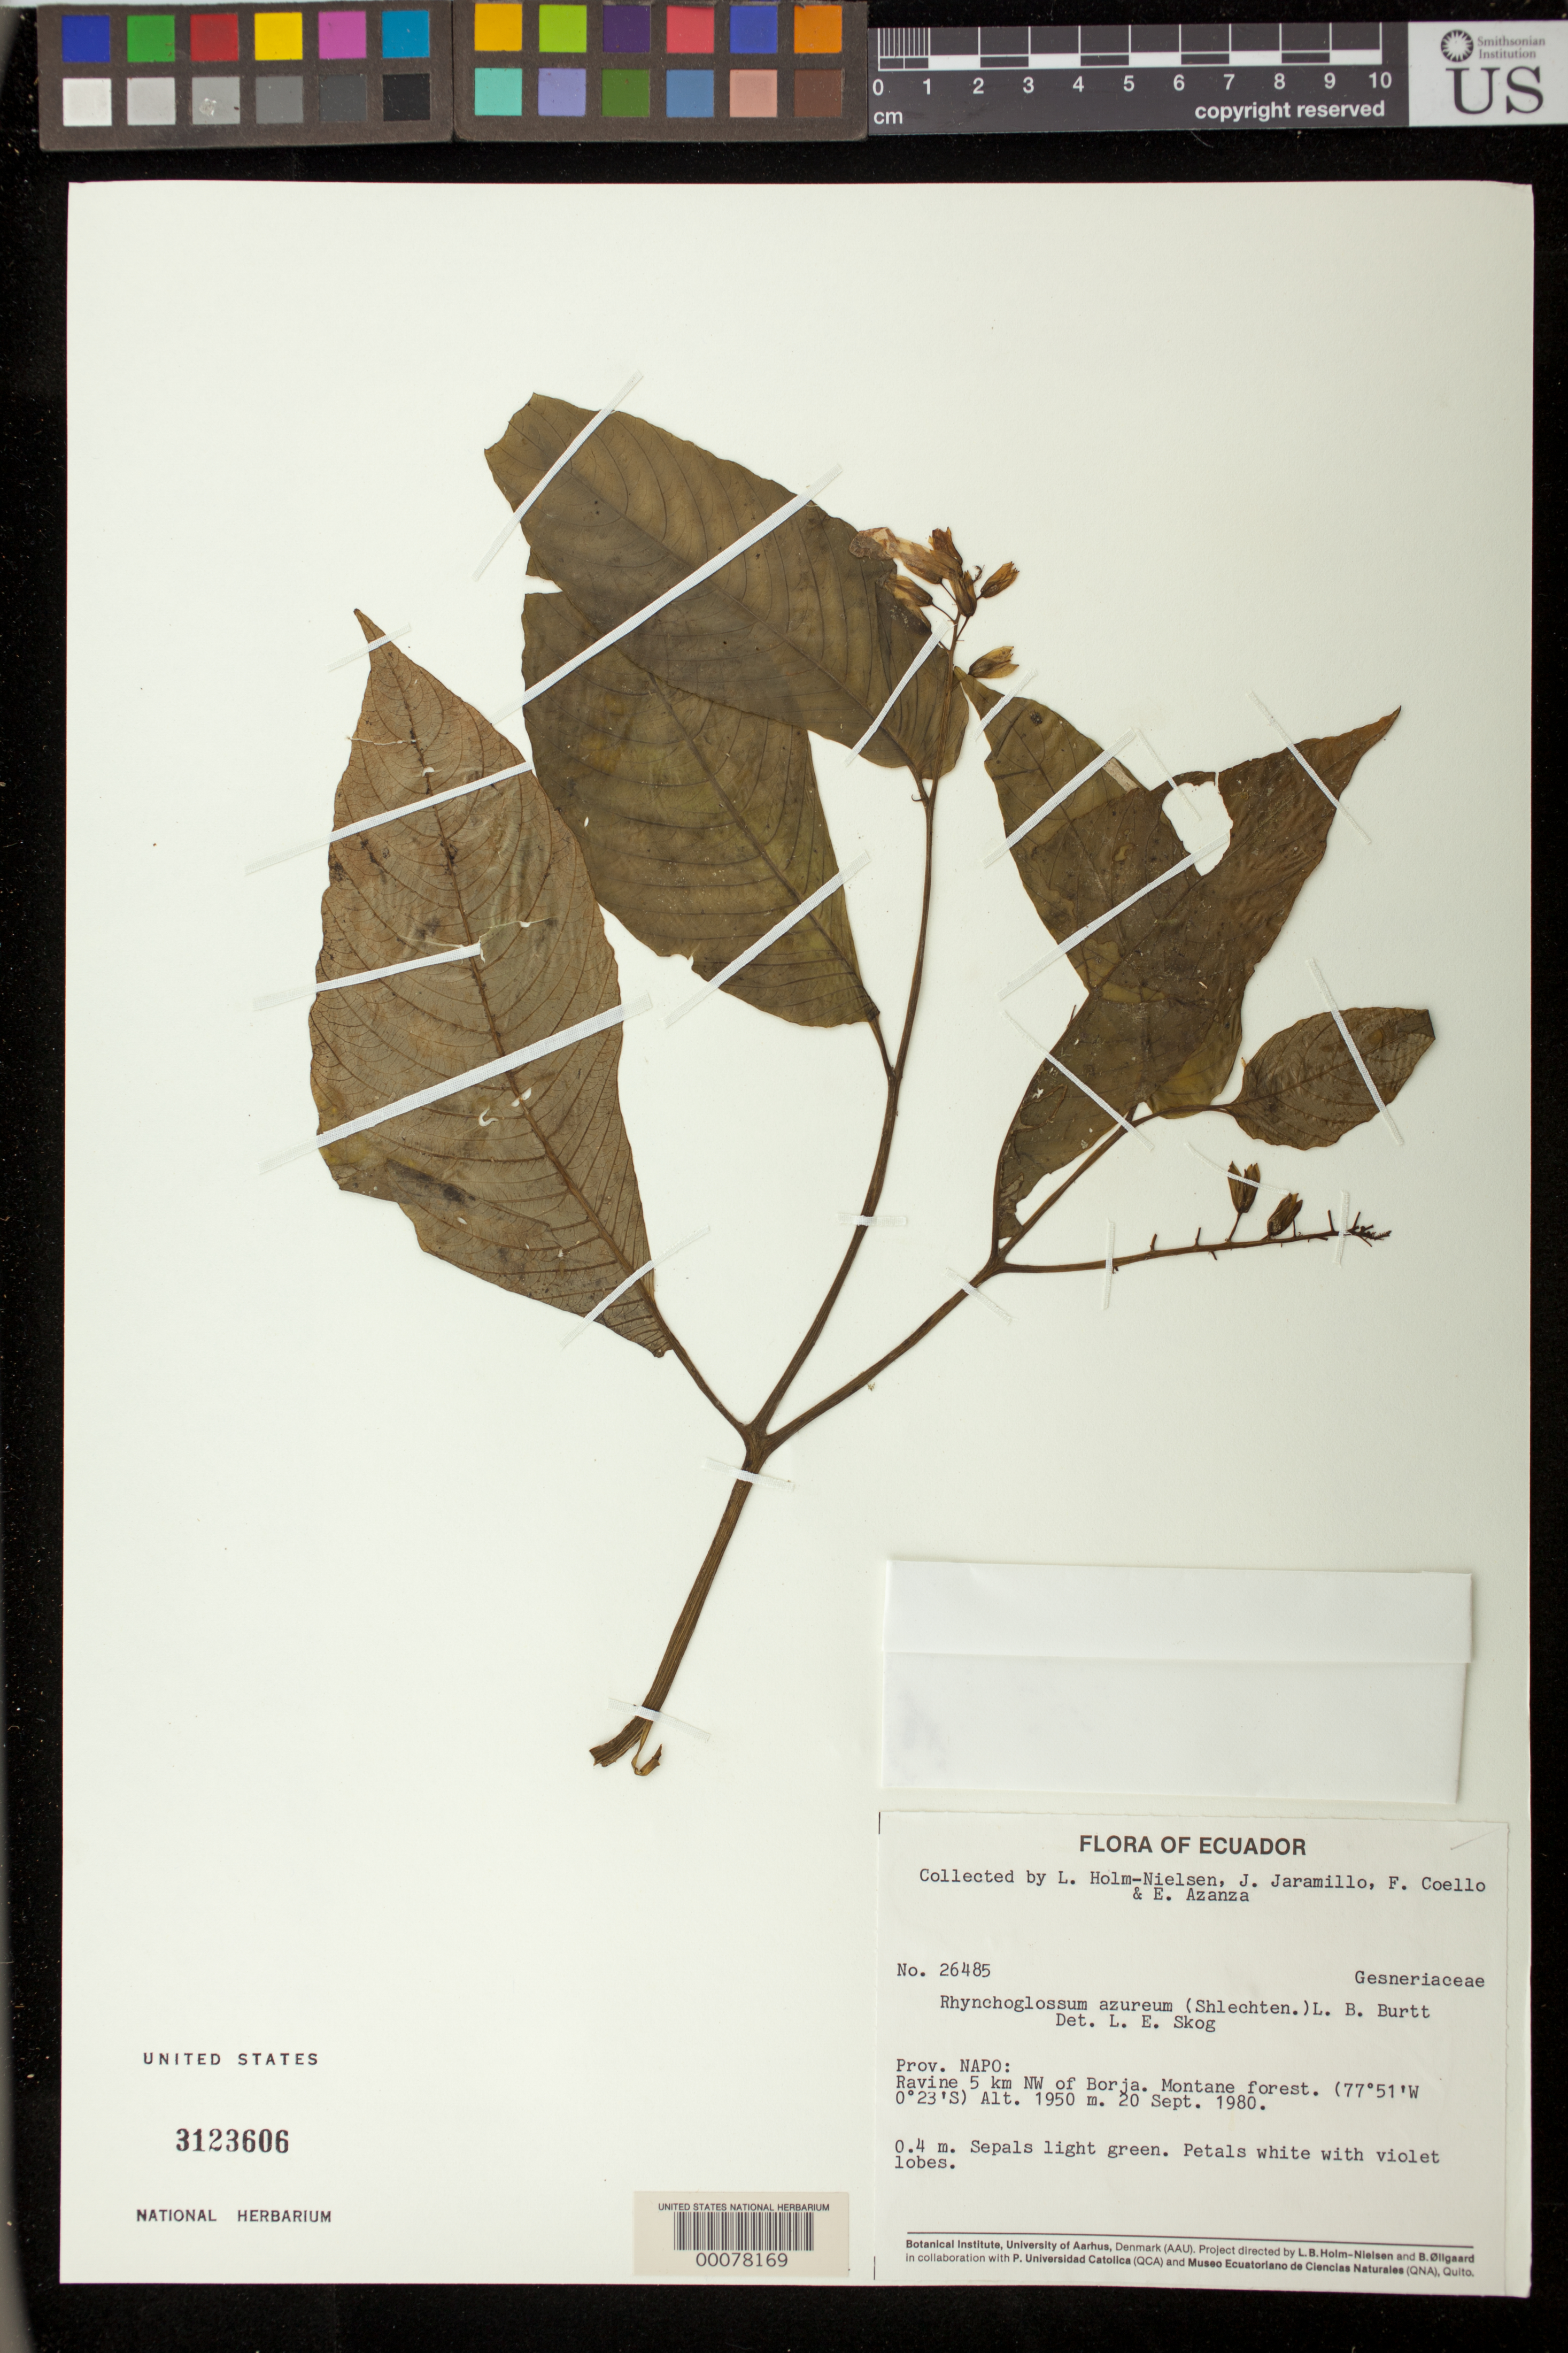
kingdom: Plantae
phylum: Tracheophyta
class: Magnoliopsida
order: Lamiales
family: Gesneriaceae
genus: Rhynchoglossum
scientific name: Rhynchoglossum azureum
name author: (Schltdl.) B.L. Burtt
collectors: L. B. Holm-Nielsen & et al.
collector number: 26485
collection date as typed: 20 Sep 1980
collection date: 1980-09-20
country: Ecuador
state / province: Napo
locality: Ravine 5 km NW of Borja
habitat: Montane forest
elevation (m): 1950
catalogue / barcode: US 3123606